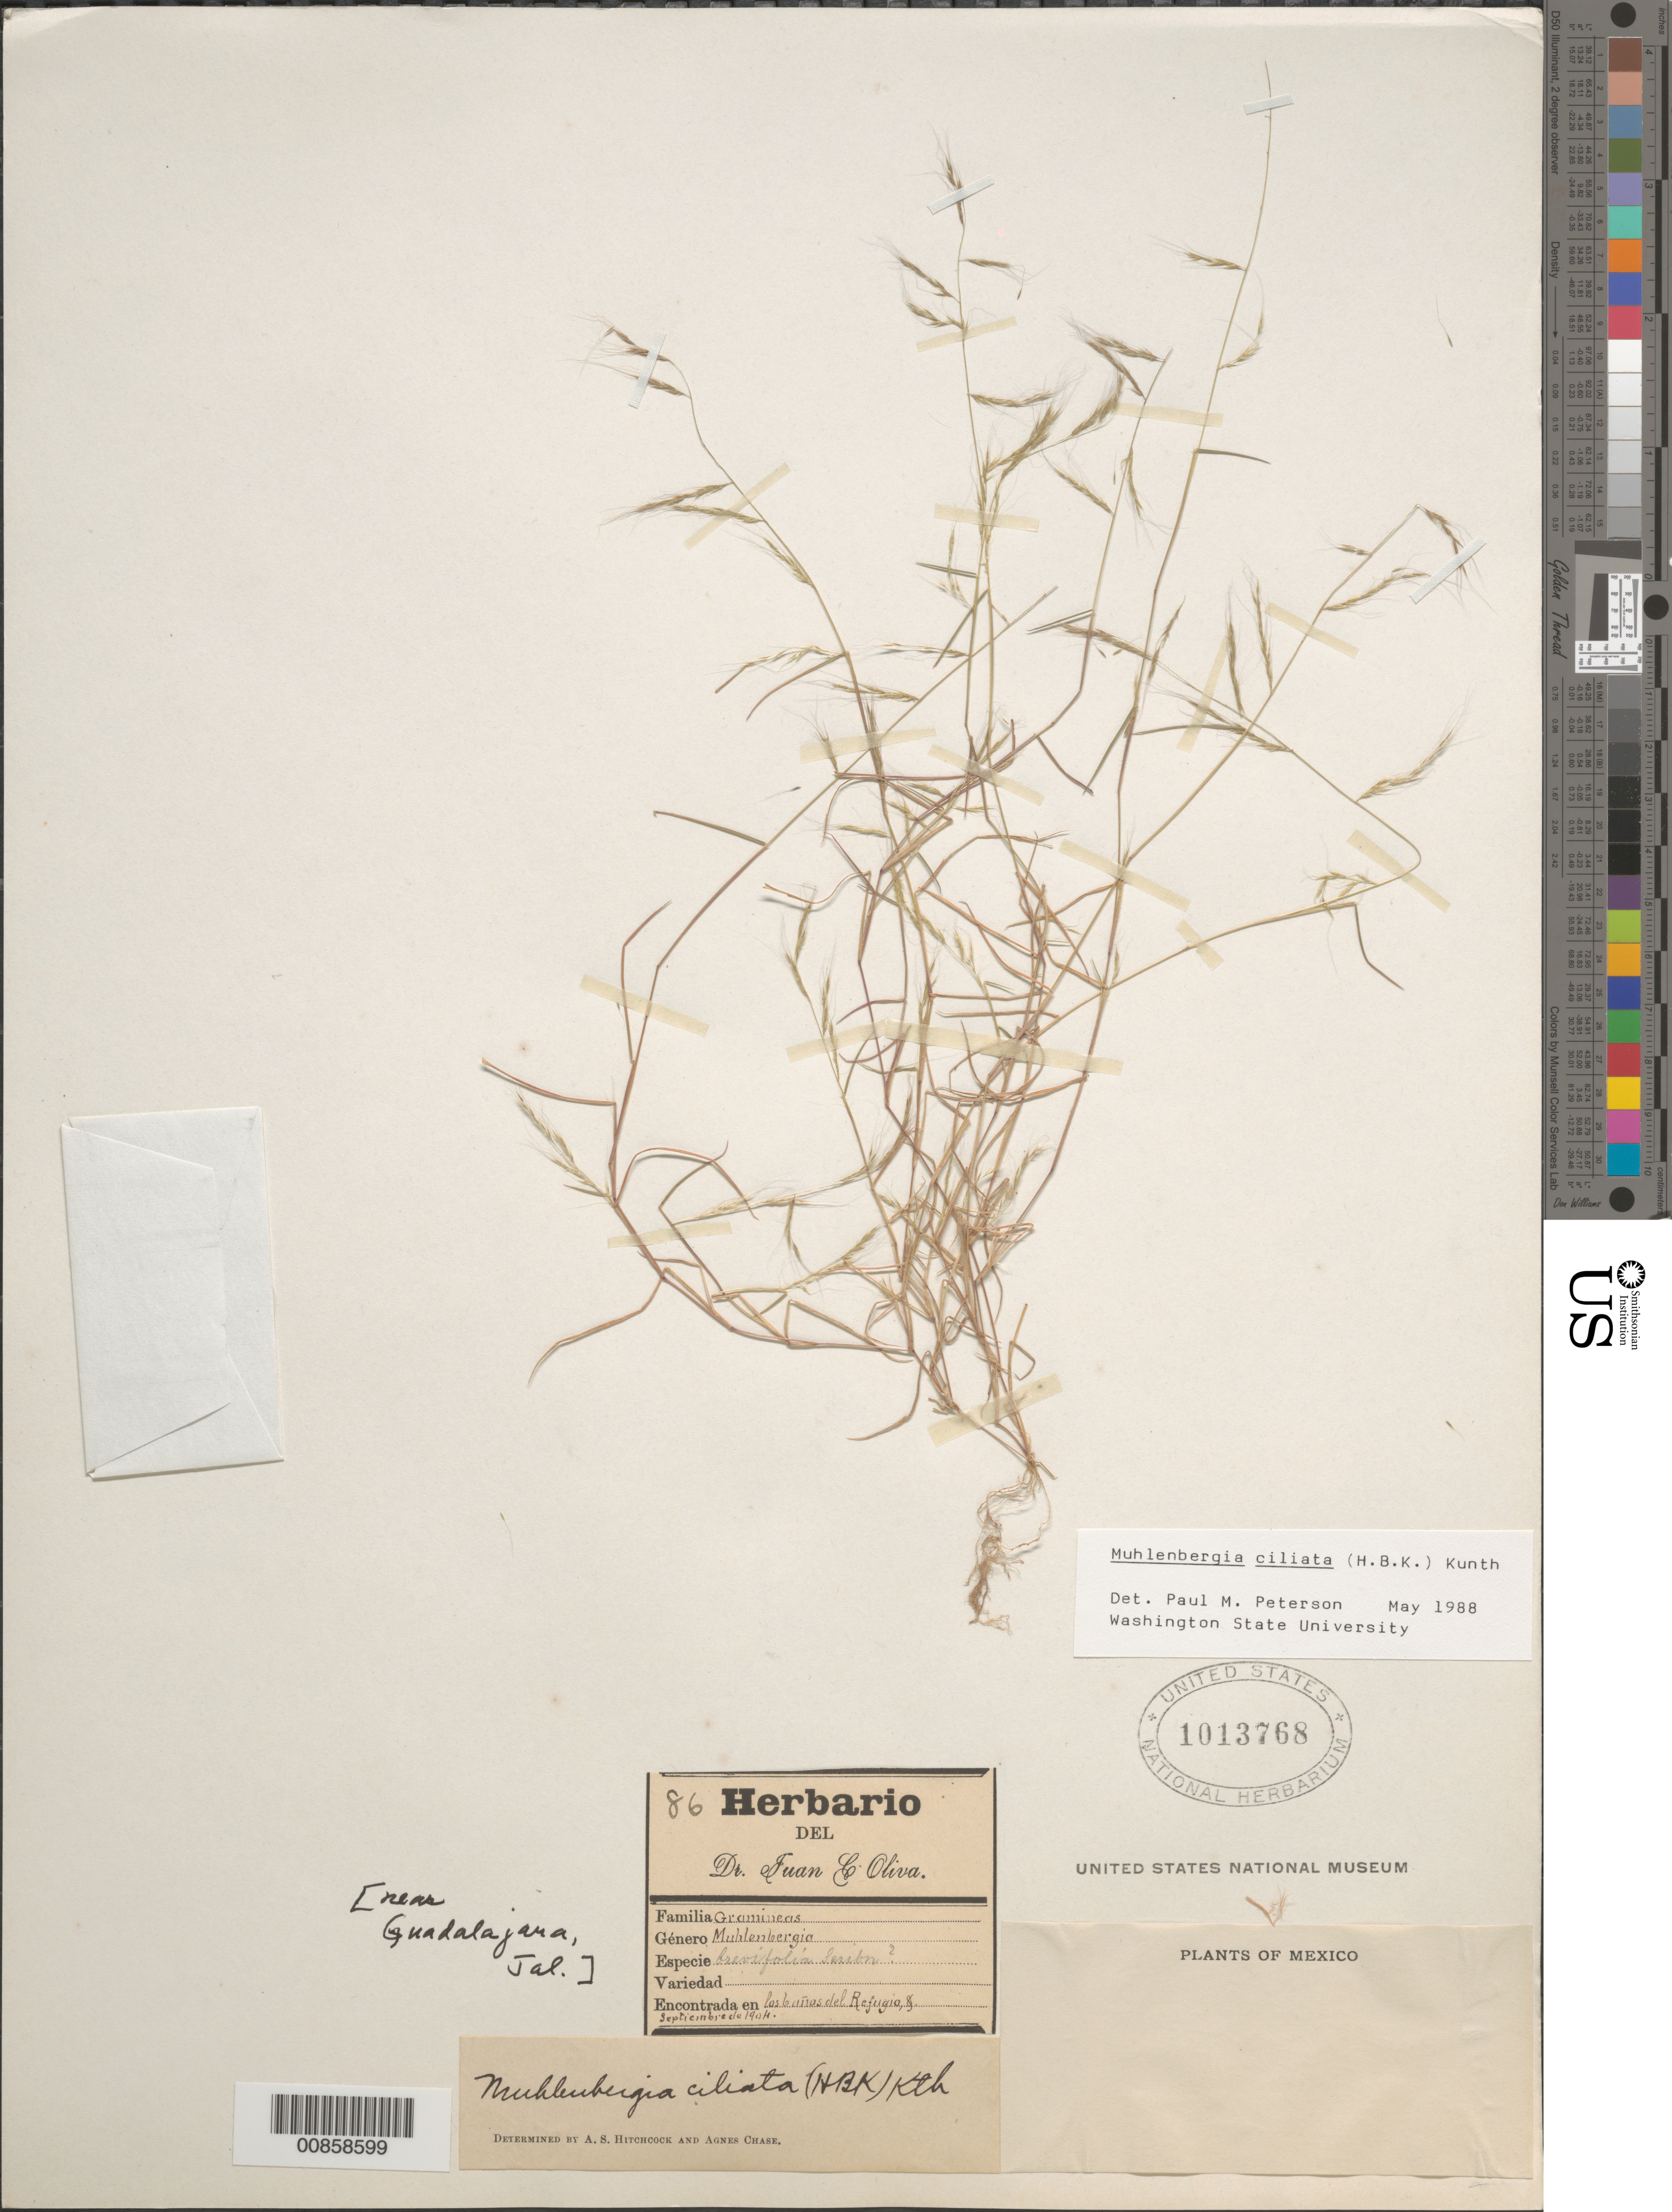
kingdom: Plantae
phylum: Tracheophyta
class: Liliopsida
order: Poales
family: Poaceae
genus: Muhlenbergia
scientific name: Muhlenbergia ciliata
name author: (Kunth) Trin.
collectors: J. C. Oliva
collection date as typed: Sep 1904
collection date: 1904-09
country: Mexico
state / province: Jalisco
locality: Los Banios del Refugio, Guadalajara, Jal.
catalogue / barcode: US 1013768